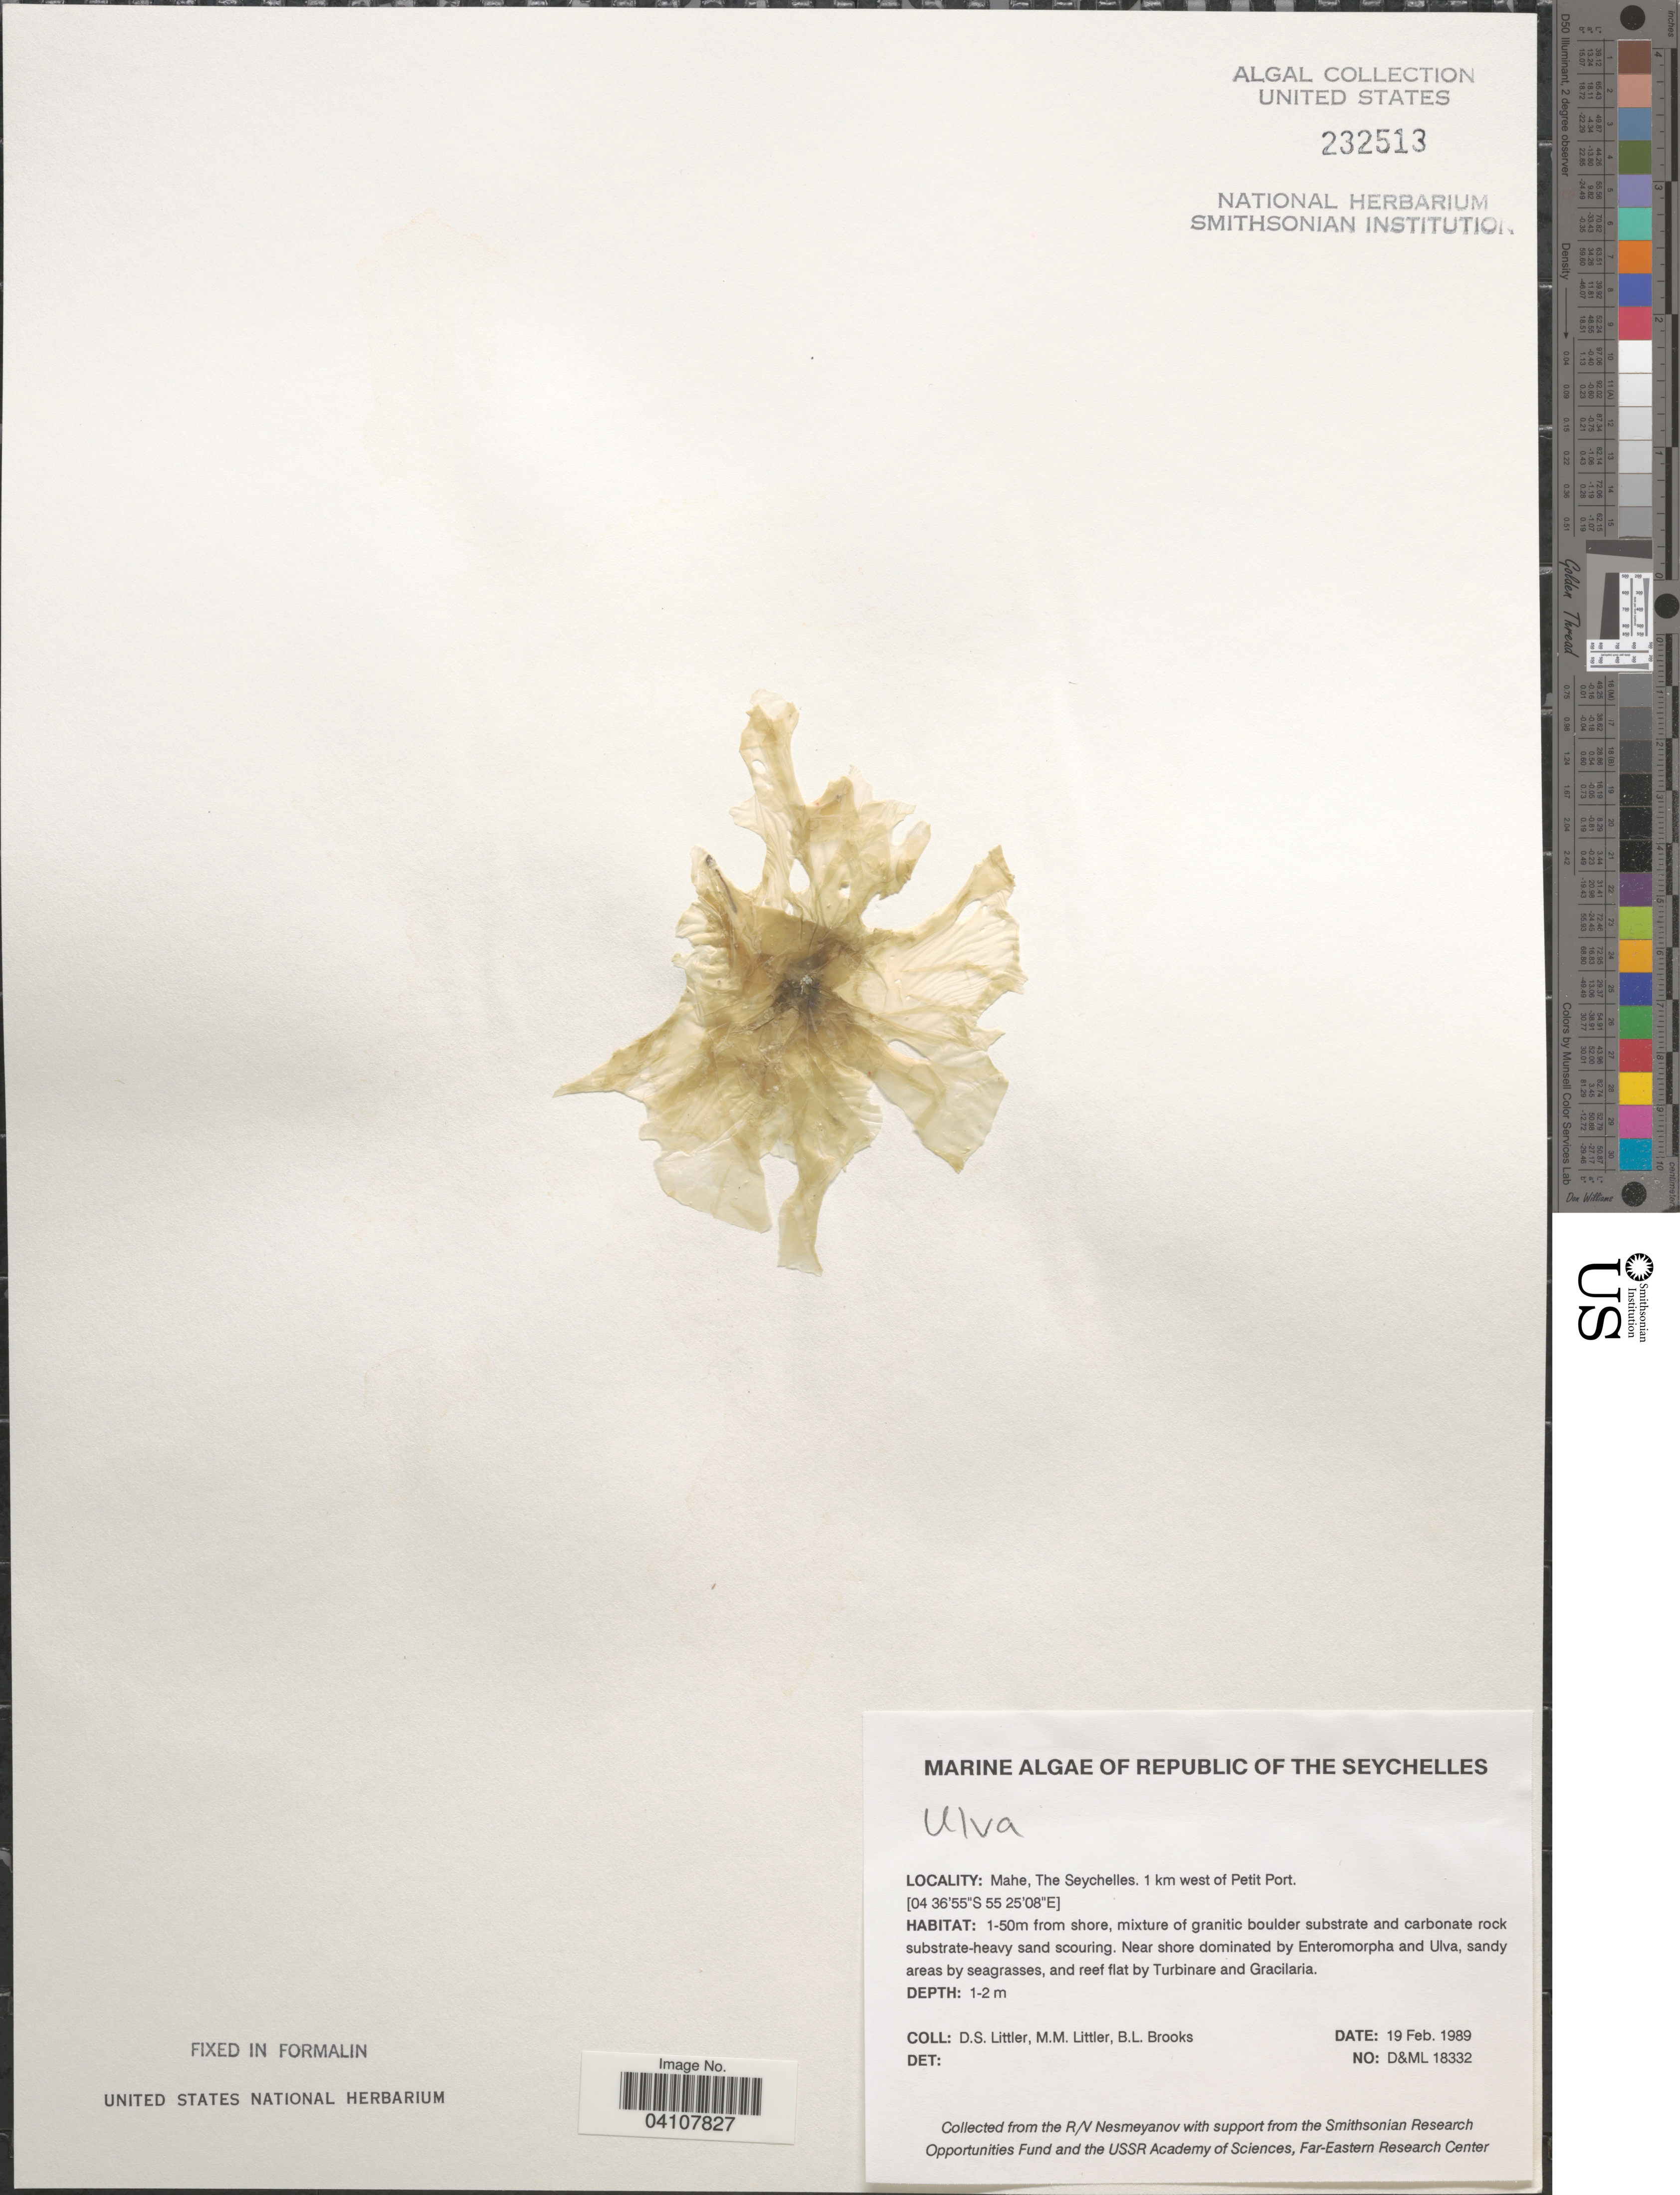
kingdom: Plantae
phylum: Chlorophyta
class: Ulvophyceae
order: Ulvales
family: Ulvaceae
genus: Ulva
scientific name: Ulva sp.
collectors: D. S. Littler & B. Brooks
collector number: D&ML18332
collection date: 1989-02-19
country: Seychelles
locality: Republic of the Seychelles. Mahe. 1 km west of Petit Port. 1-50m from shore.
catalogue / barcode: US 232513